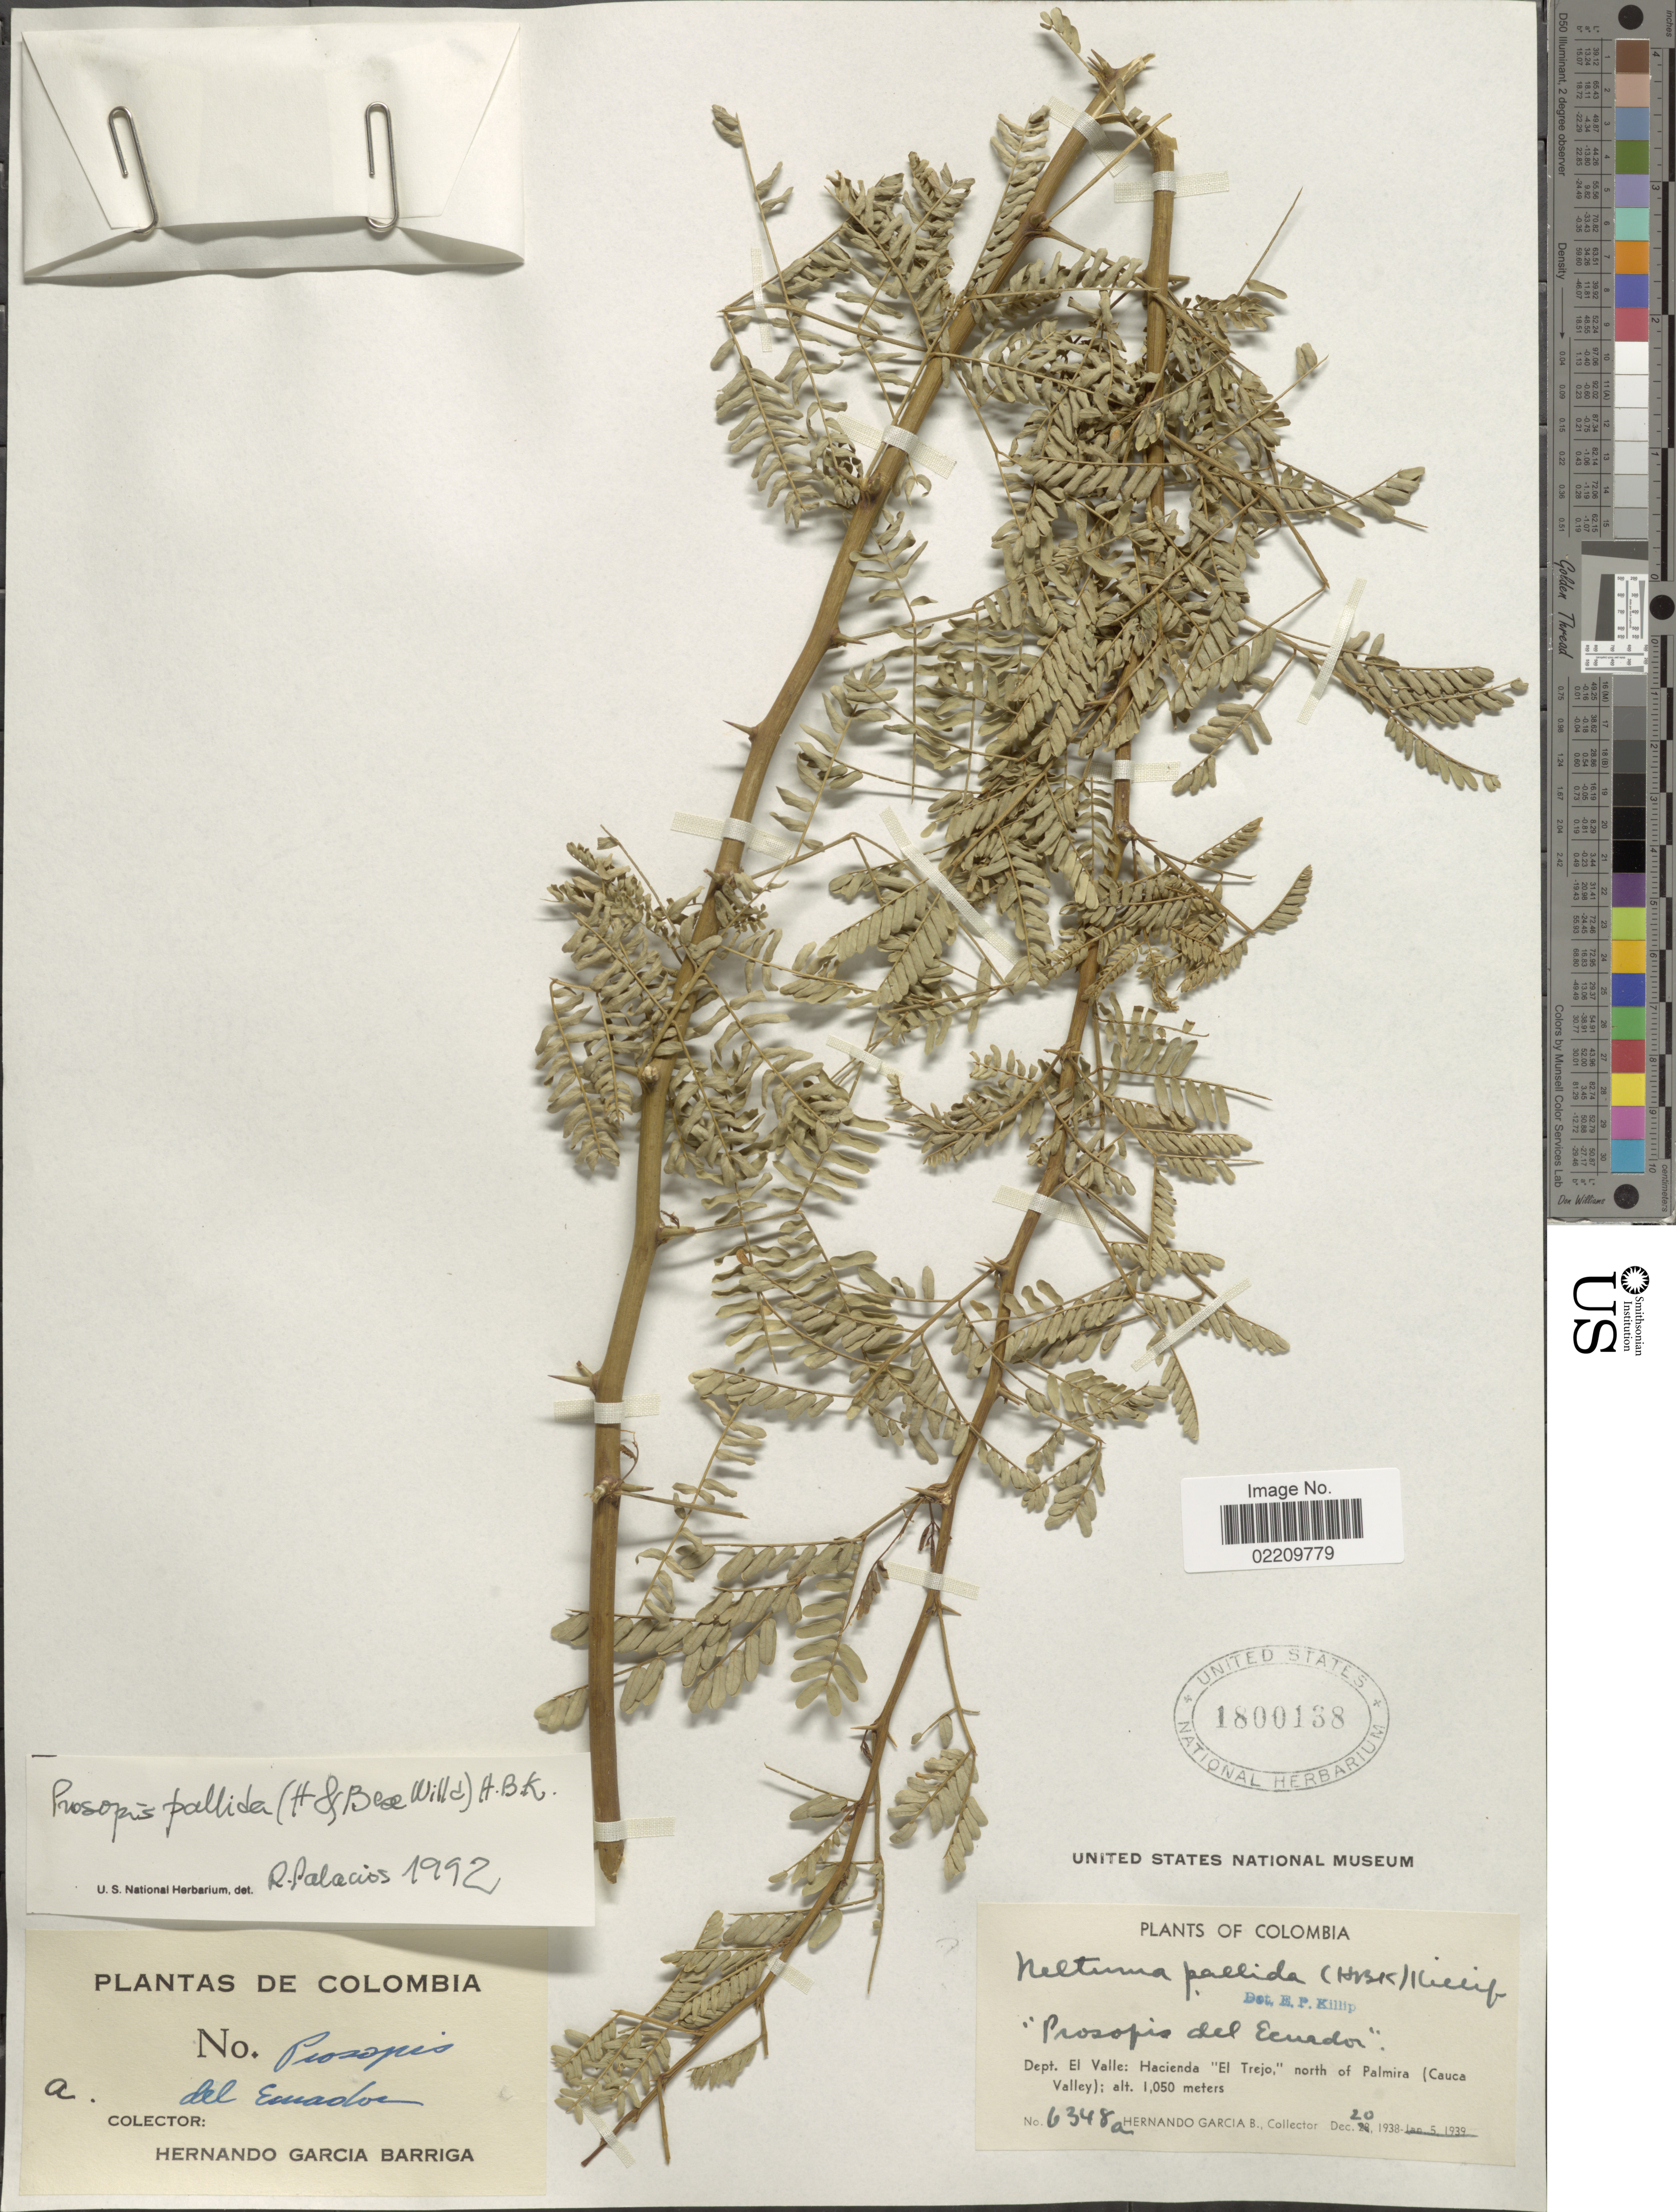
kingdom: Plantae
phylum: Tracheophyta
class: Magnoliopsida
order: Fabales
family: Fabaceae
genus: Neltuma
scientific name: Neltuma pallida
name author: (Humb. & Bonpl. ex Willd.) C. E. Hughes & G.P. Lewis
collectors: H. García Barriga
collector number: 6348a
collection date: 1938-12-20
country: Colombia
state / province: Valle del Cauca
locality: Dept. El Valle: Hacienda "El Trejo", north of Palmira (Cauca Valley)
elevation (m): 1050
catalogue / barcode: US 1800138